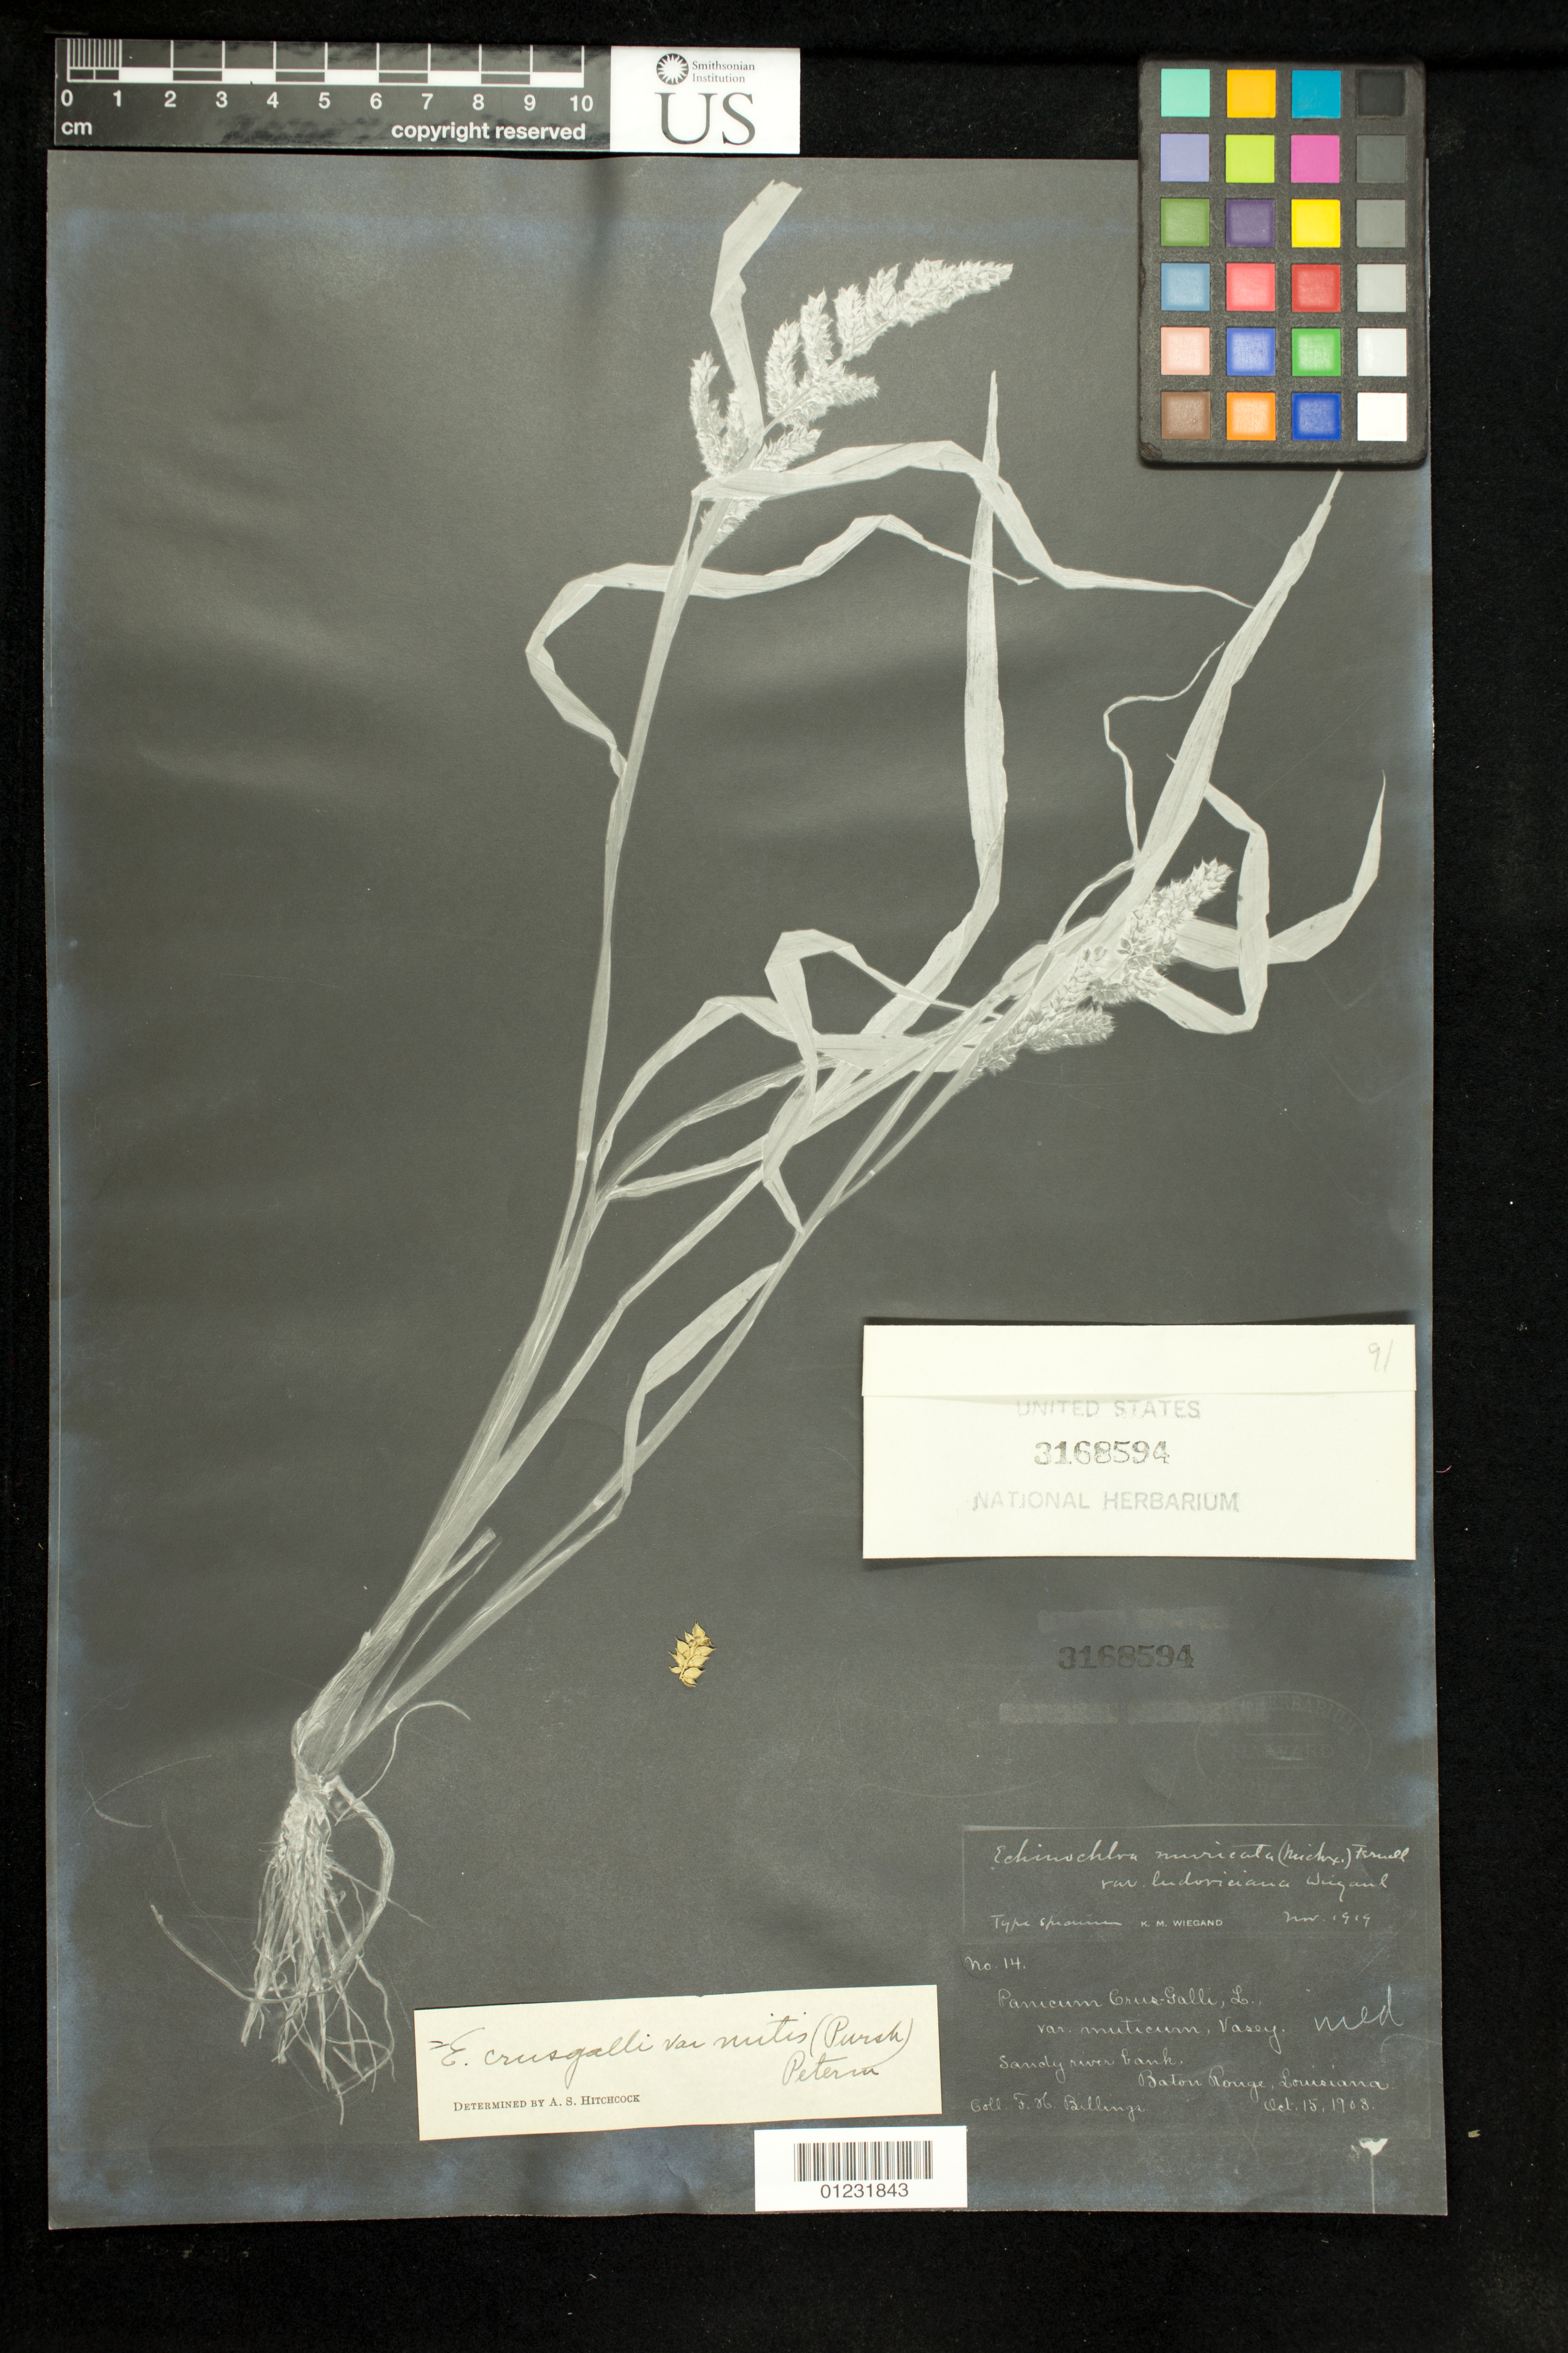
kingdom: Plantae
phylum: Tracheophyta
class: Liliopsida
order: Poales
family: Poaceae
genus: Echinochloa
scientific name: Echinochloa muricata var. ludoviciana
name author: Wiegand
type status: Isotype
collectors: F. Billings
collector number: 14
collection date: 1903-10-15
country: United States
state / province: Louisiana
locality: Baton Rouge.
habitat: Sandy river bank.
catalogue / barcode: US 3168594